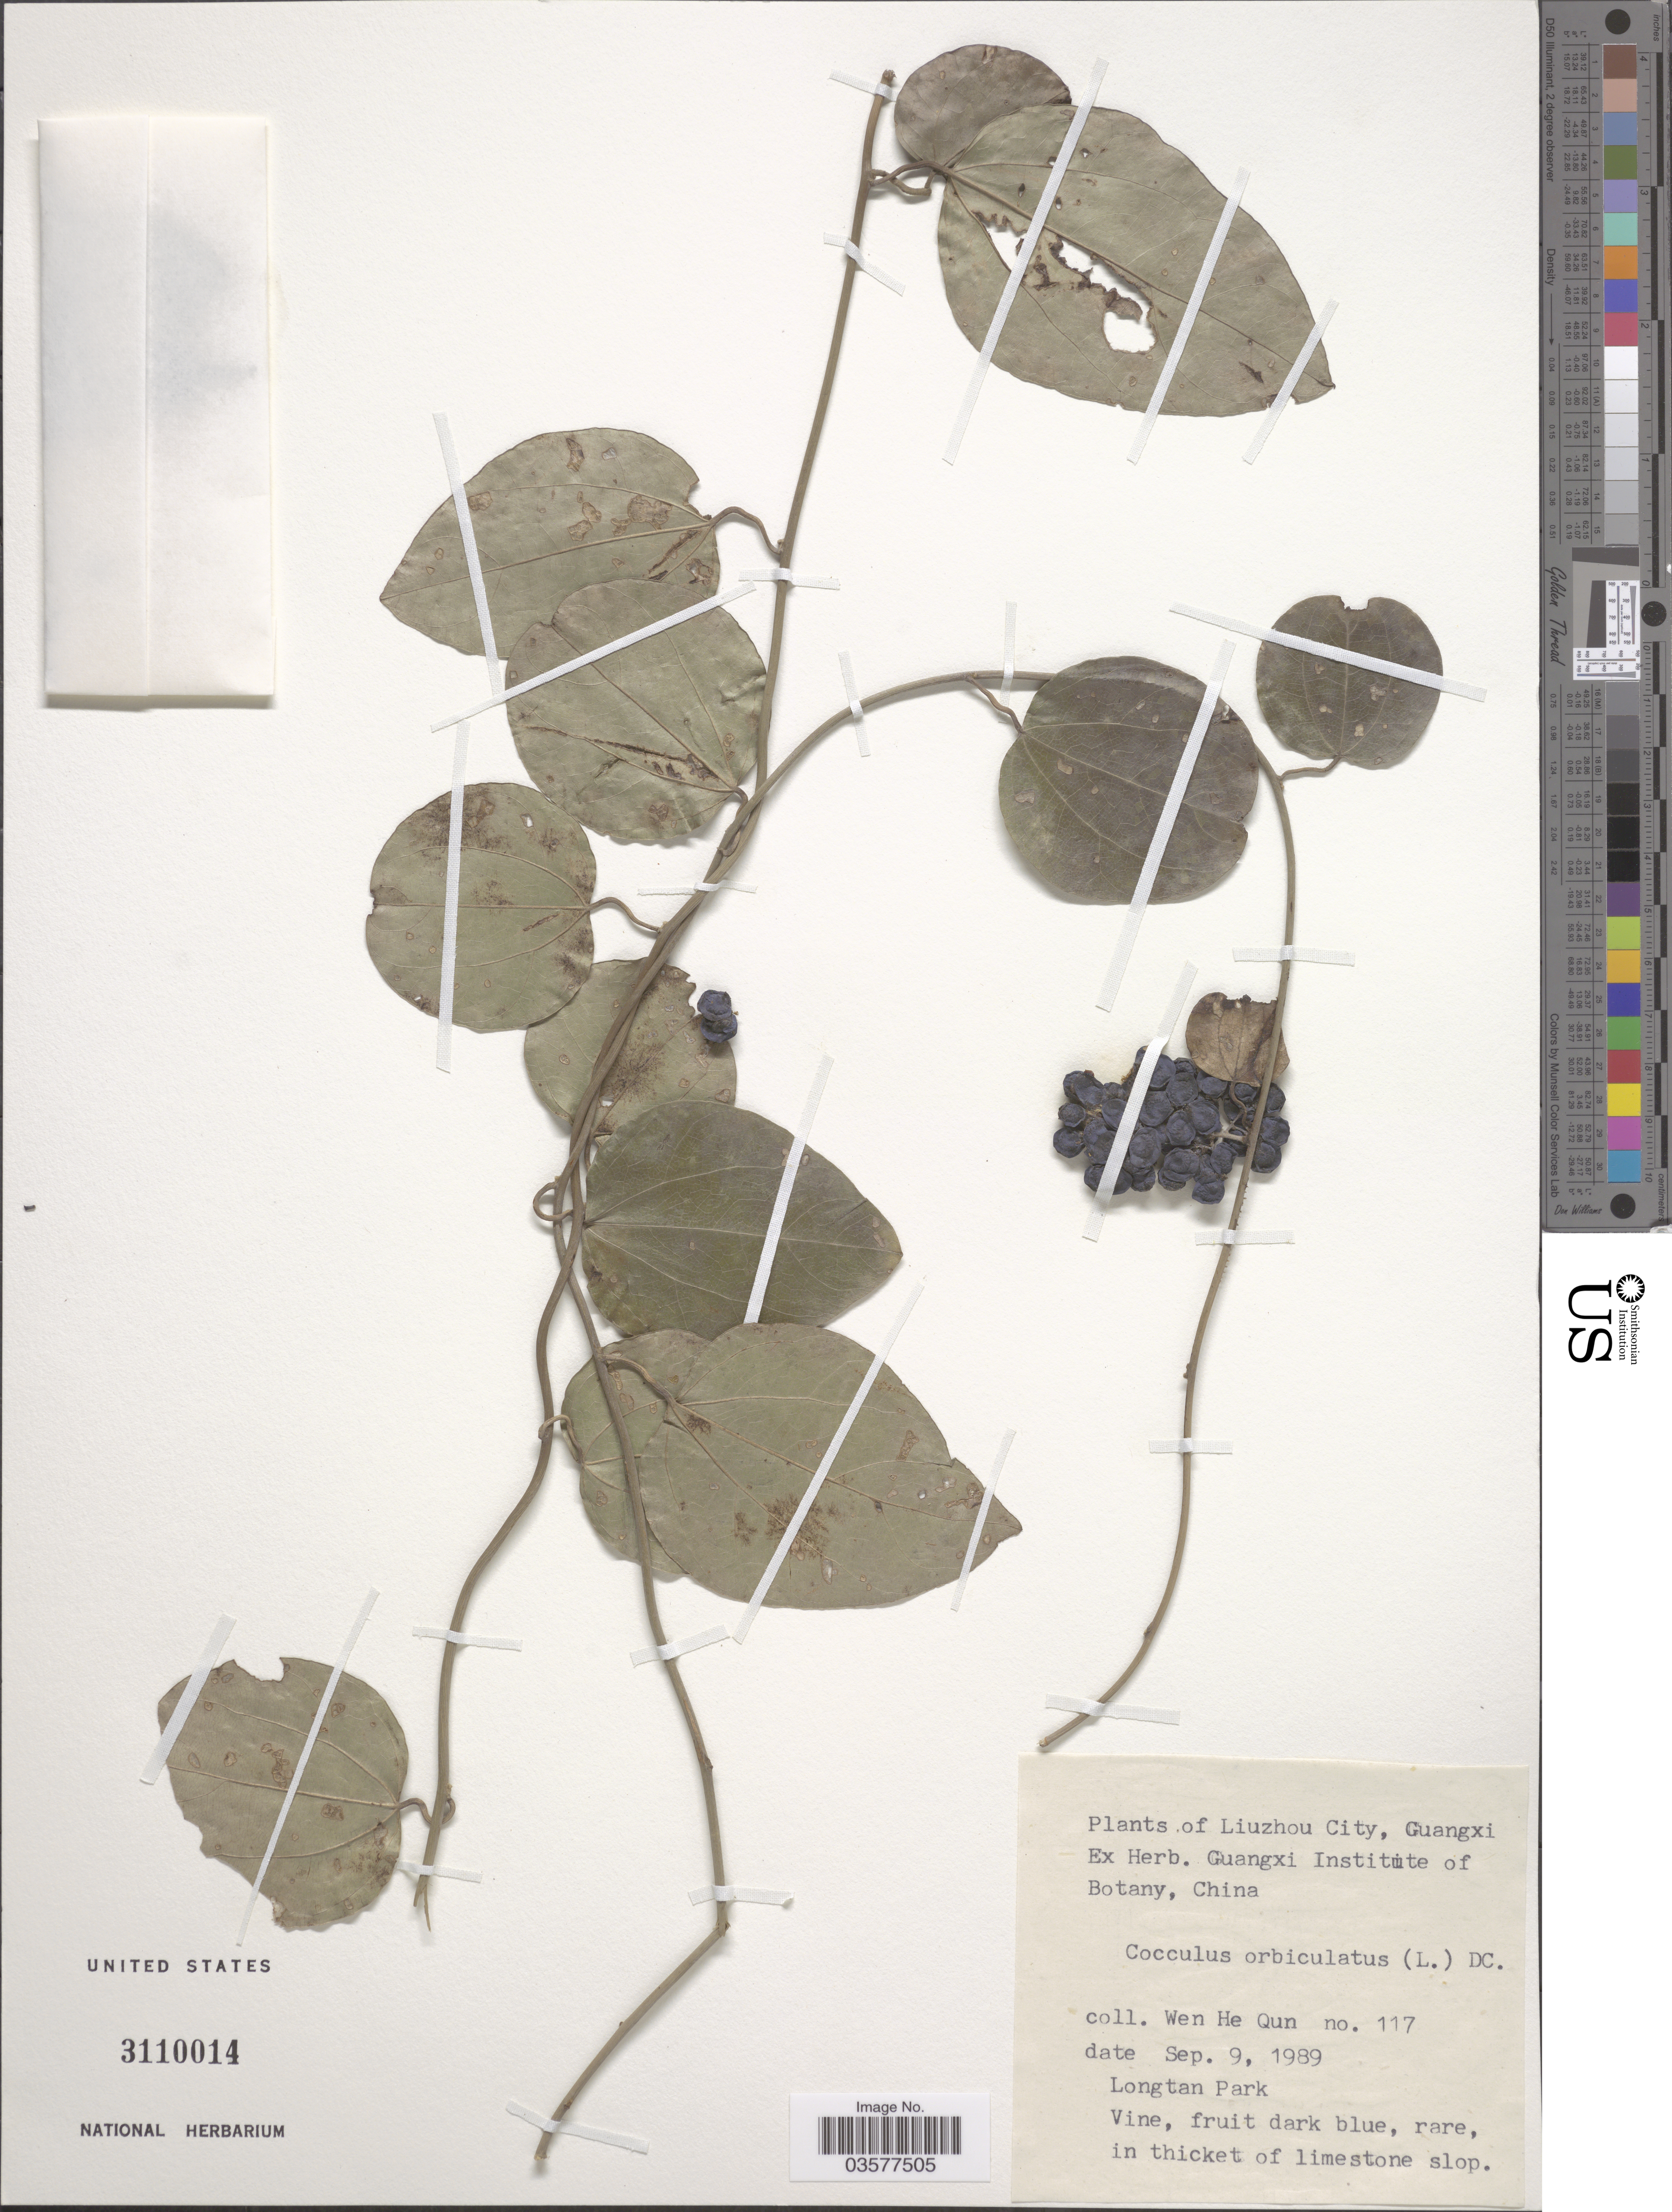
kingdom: Plantae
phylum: Tracheophyta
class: Magnoliopsida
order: Ranunculales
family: Menispermaceae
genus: Cocculus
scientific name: Cocculus orbiculatus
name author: (L.) DC.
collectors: H. Wen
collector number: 117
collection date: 1989-09-09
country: China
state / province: Guangxi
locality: Liuzhou City. Longtan Park.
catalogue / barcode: US 3110014